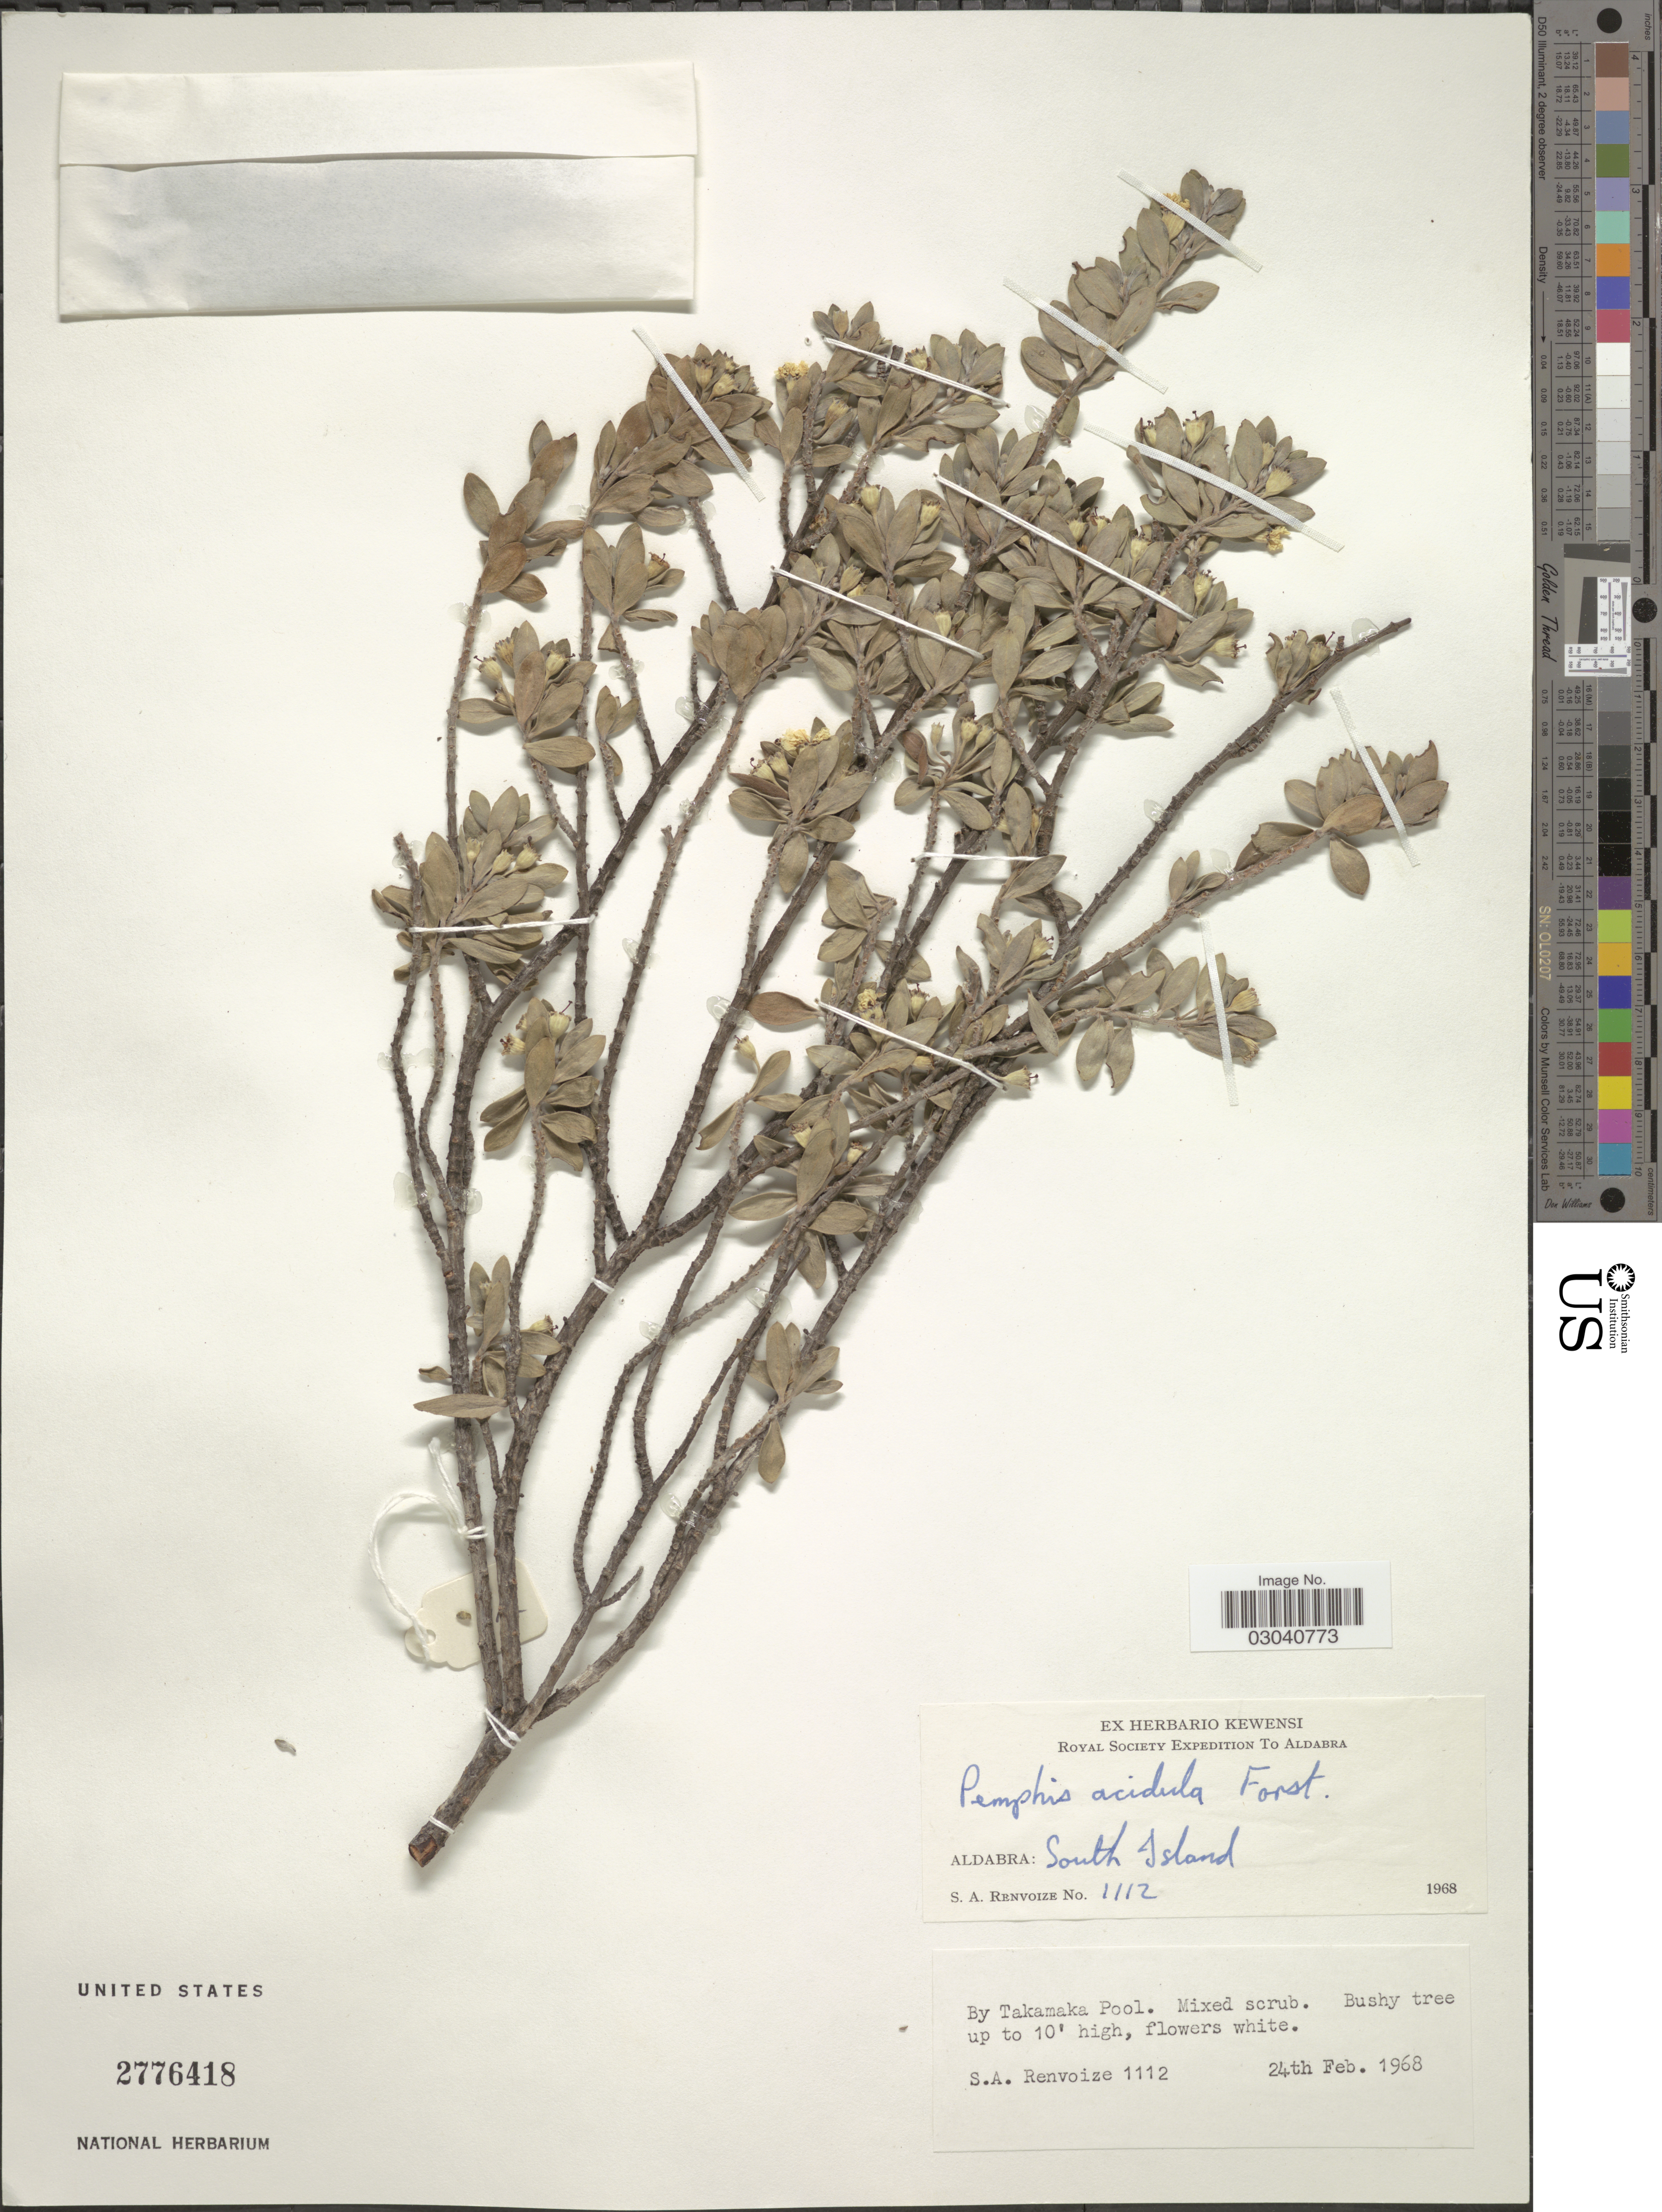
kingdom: Plantae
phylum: Tracheophyta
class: Magnoliopsida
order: Myrtales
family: Lythraceae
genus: Pemphis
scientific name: Pemphis acidula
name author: J.R. Forst. & G. Forst.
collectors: S. A. Renvoize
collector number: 1112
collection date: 1968-02-24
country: Seychelles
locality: Aldabra: South Island. By Takamaka Pool.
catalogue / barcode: US 2776418